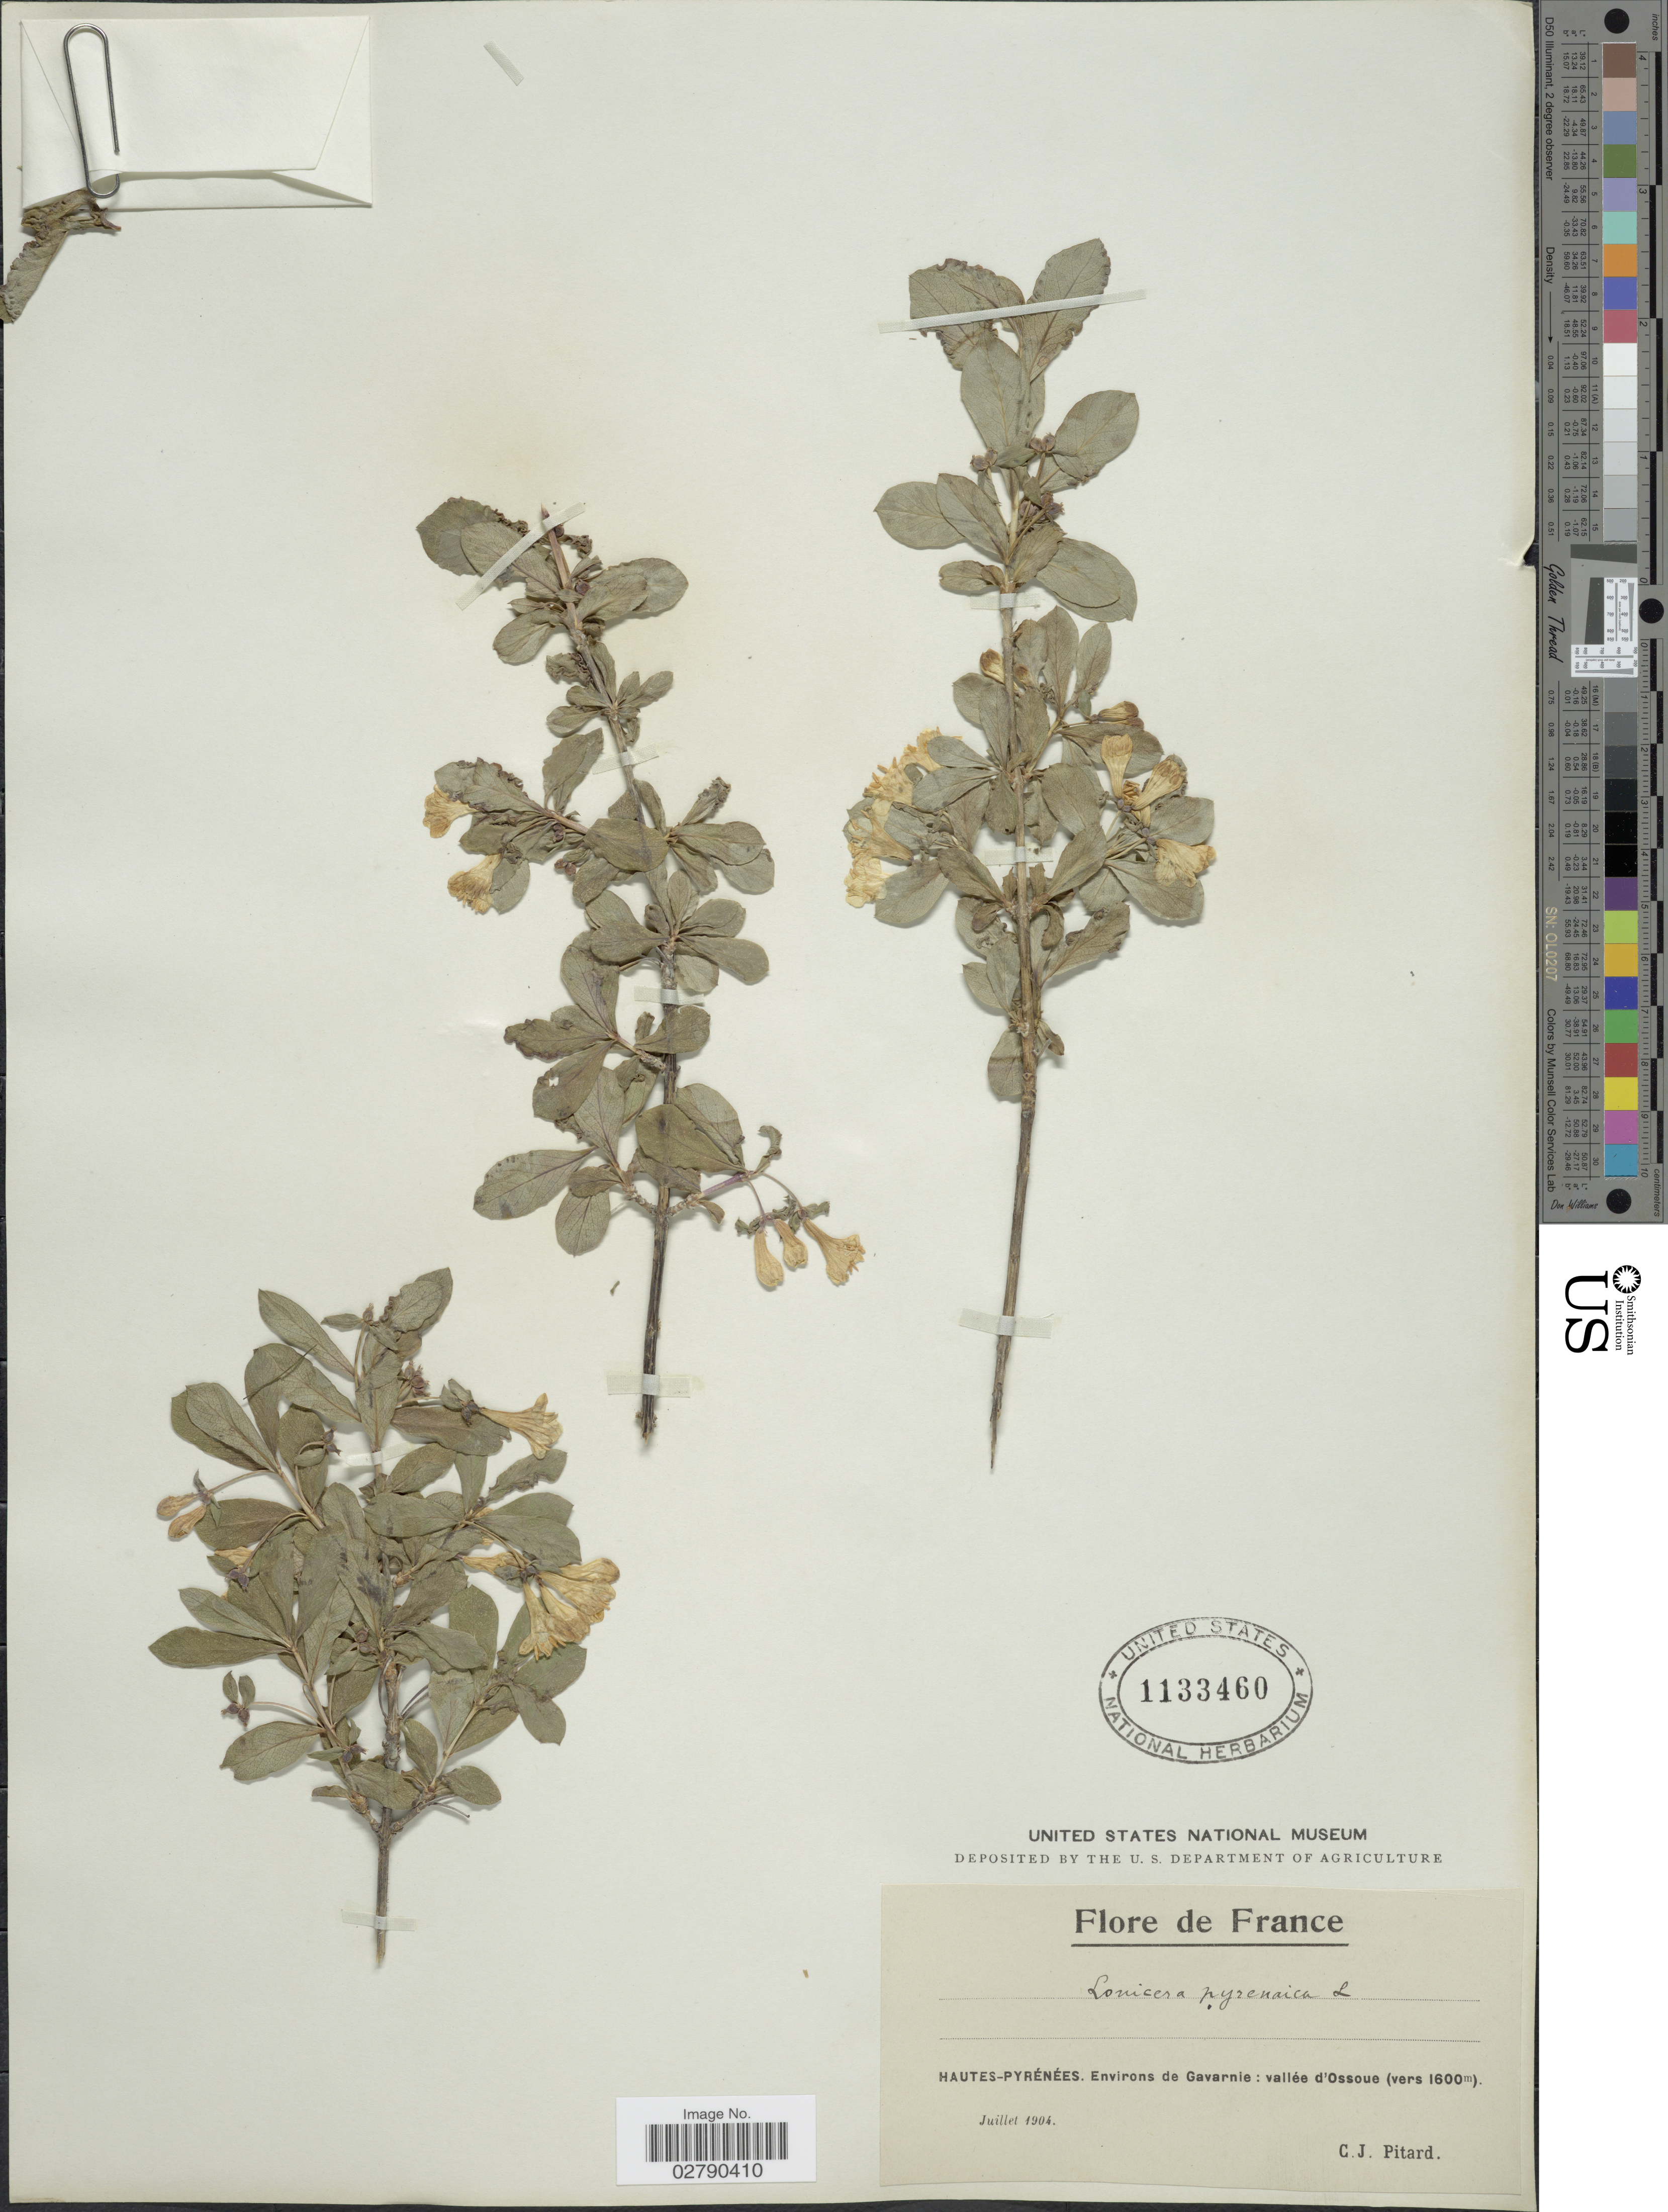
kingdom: Plantae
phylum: Tracheophyta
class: Magnoliopsida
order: Dipsacales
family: Caprifoliaceae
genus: Lonicera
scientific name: Lonicera pyrenaica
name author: L.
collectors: C. Pitard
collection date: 1904-07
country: France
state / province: Occitanie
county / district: Hautes-Pyrénées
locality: Hautes Pyrénées. Environs de Gavarnie: vallée d'Ossoue.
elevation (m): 1600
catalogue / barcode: US 1133460